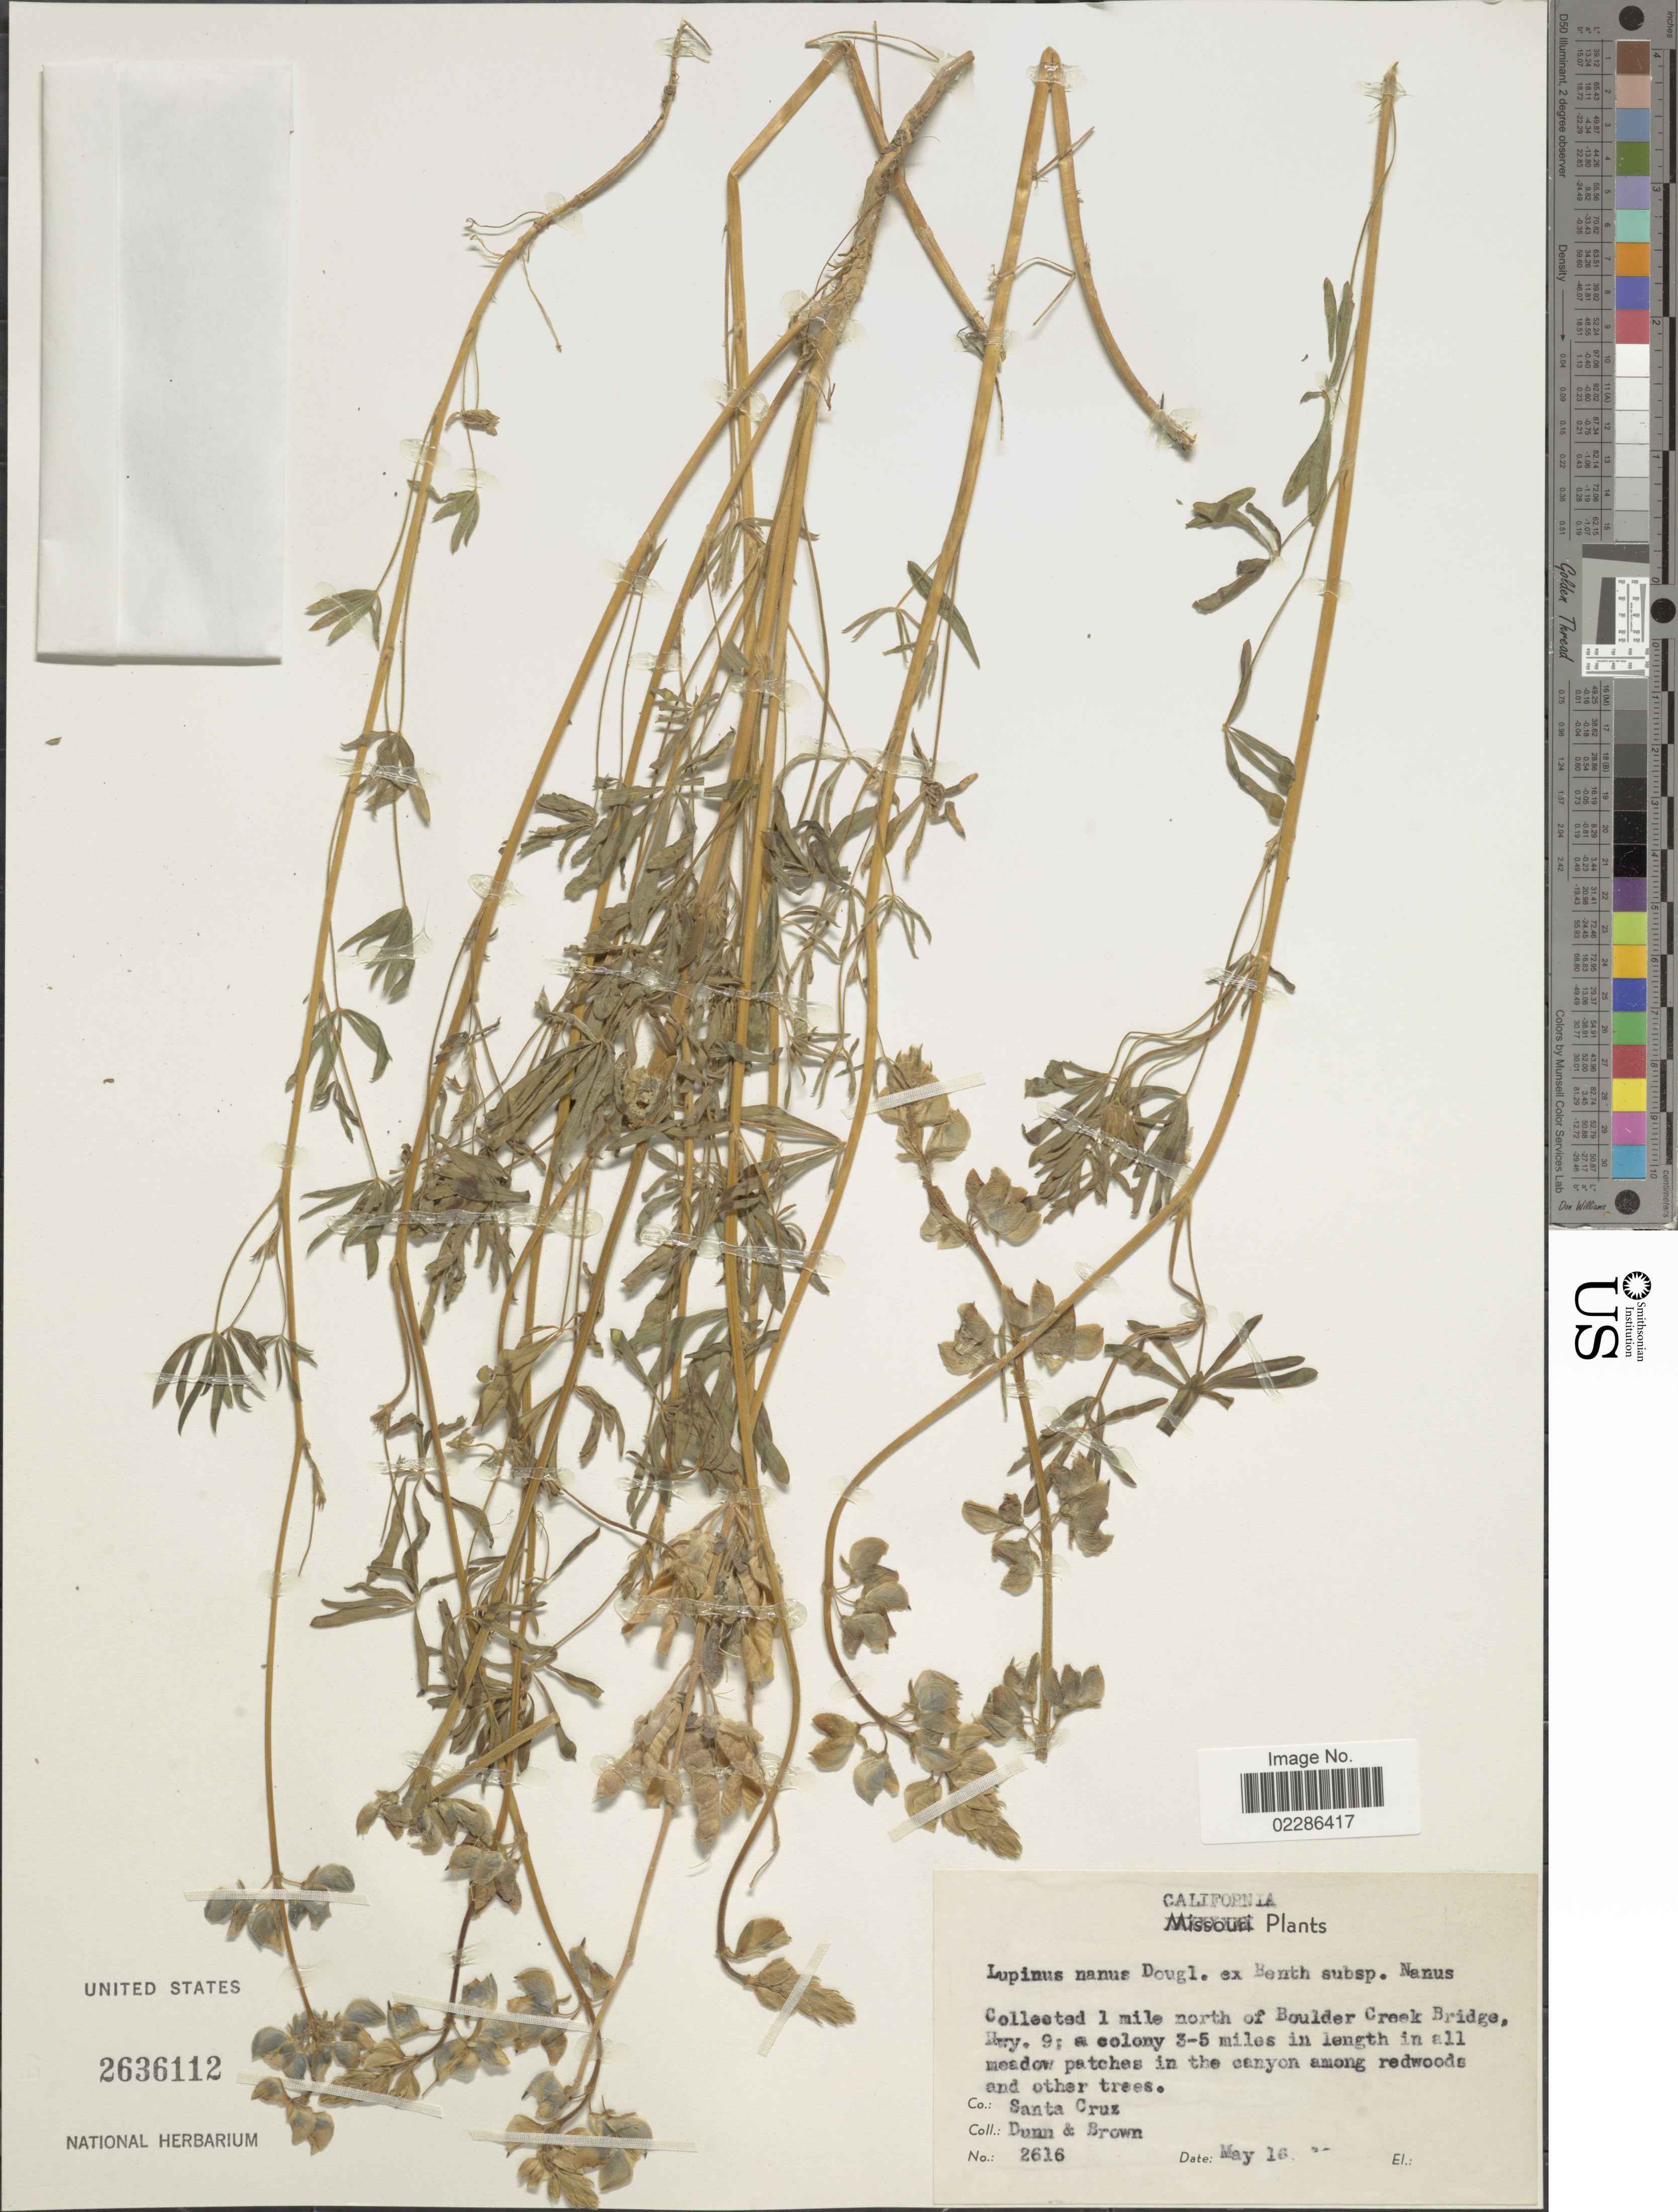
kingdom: Plantae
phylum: Tracheophyta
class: Magnoliopsida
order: Fabales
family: Fabaceae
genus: Lupinus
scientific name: Lupinus nanus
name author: Douglas ex Benth.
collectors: -- Dunn & -- Brown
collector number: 2616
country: United States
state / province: California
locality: Collected 1 mile north of Boulder Creek Bridge, Hwy. 9, Co Sant Cruz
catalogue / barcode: US 2636112